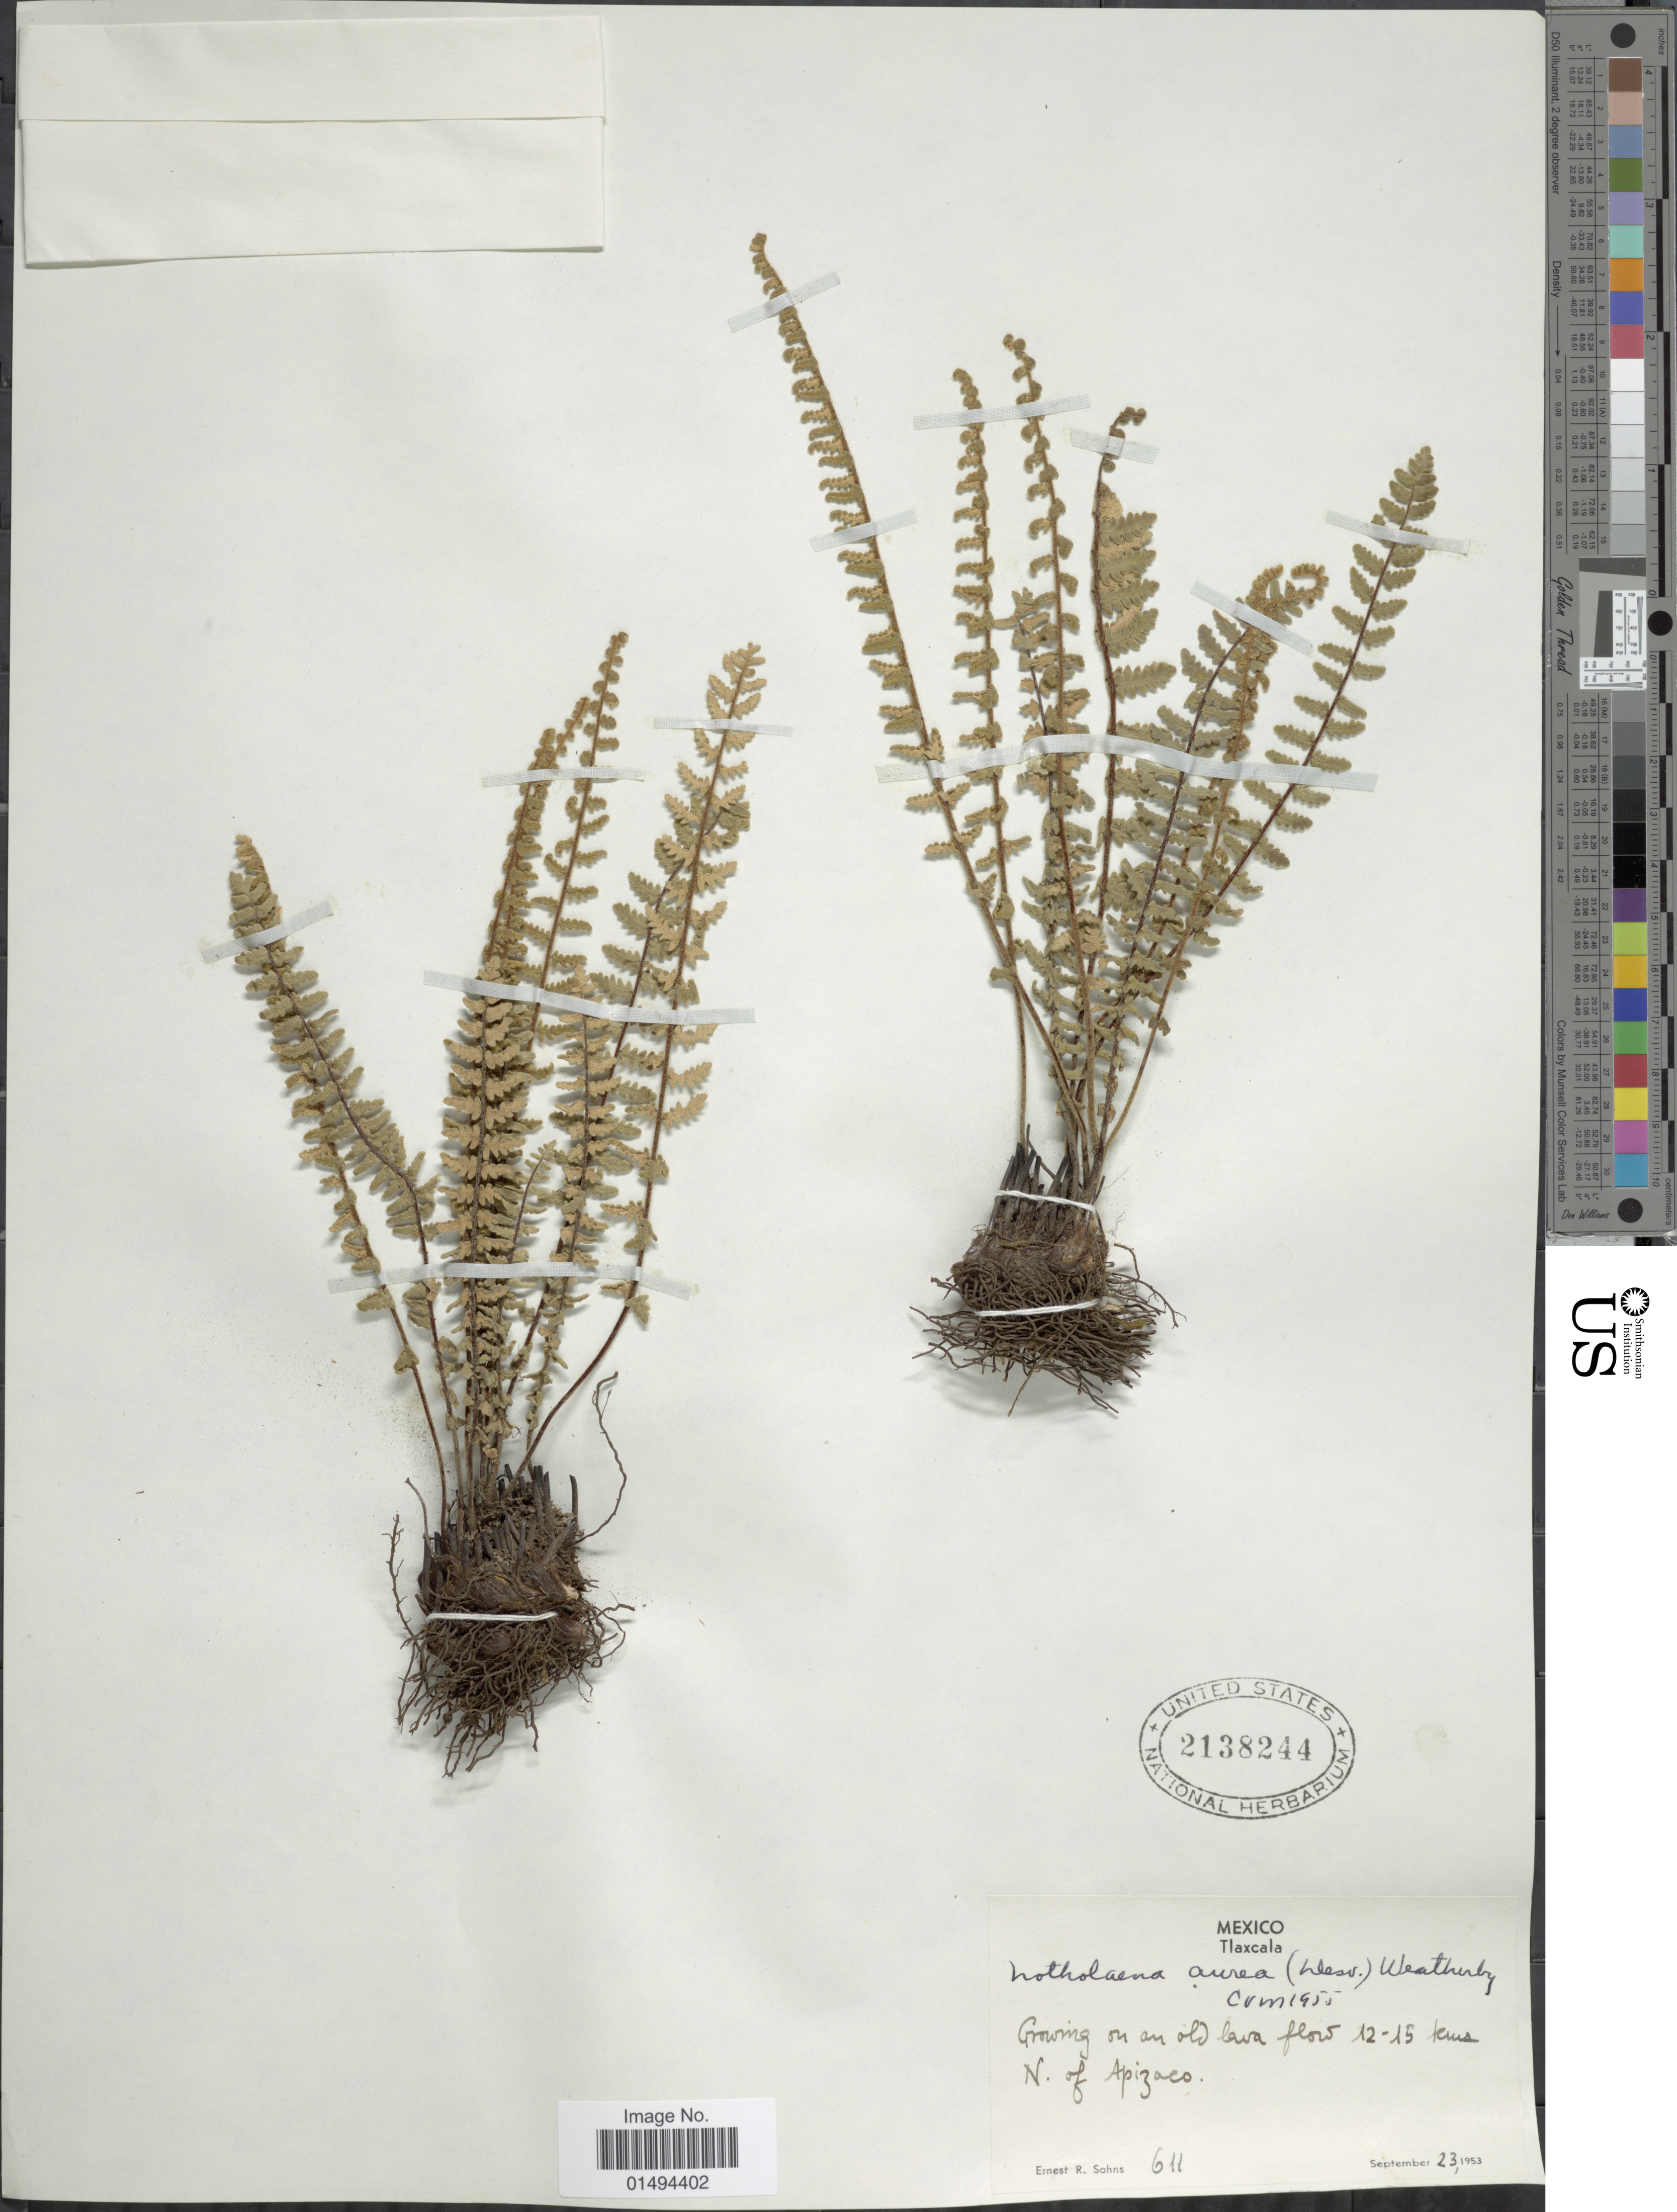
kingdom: Plantae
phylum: Tracheophyta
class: Polypodiopsida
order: Polypodiales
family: Pteridaceae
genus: Myriopteris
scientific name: Myriopteris aurea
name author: (Poir.) Grusz & Windham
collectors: E. R. Sohns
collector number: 611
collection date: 1953-09-23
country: Mexico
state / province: Tlaxcala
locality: Growing on an old lava flow 12-15 kms N. of Apizaco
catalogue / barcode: US 2138244